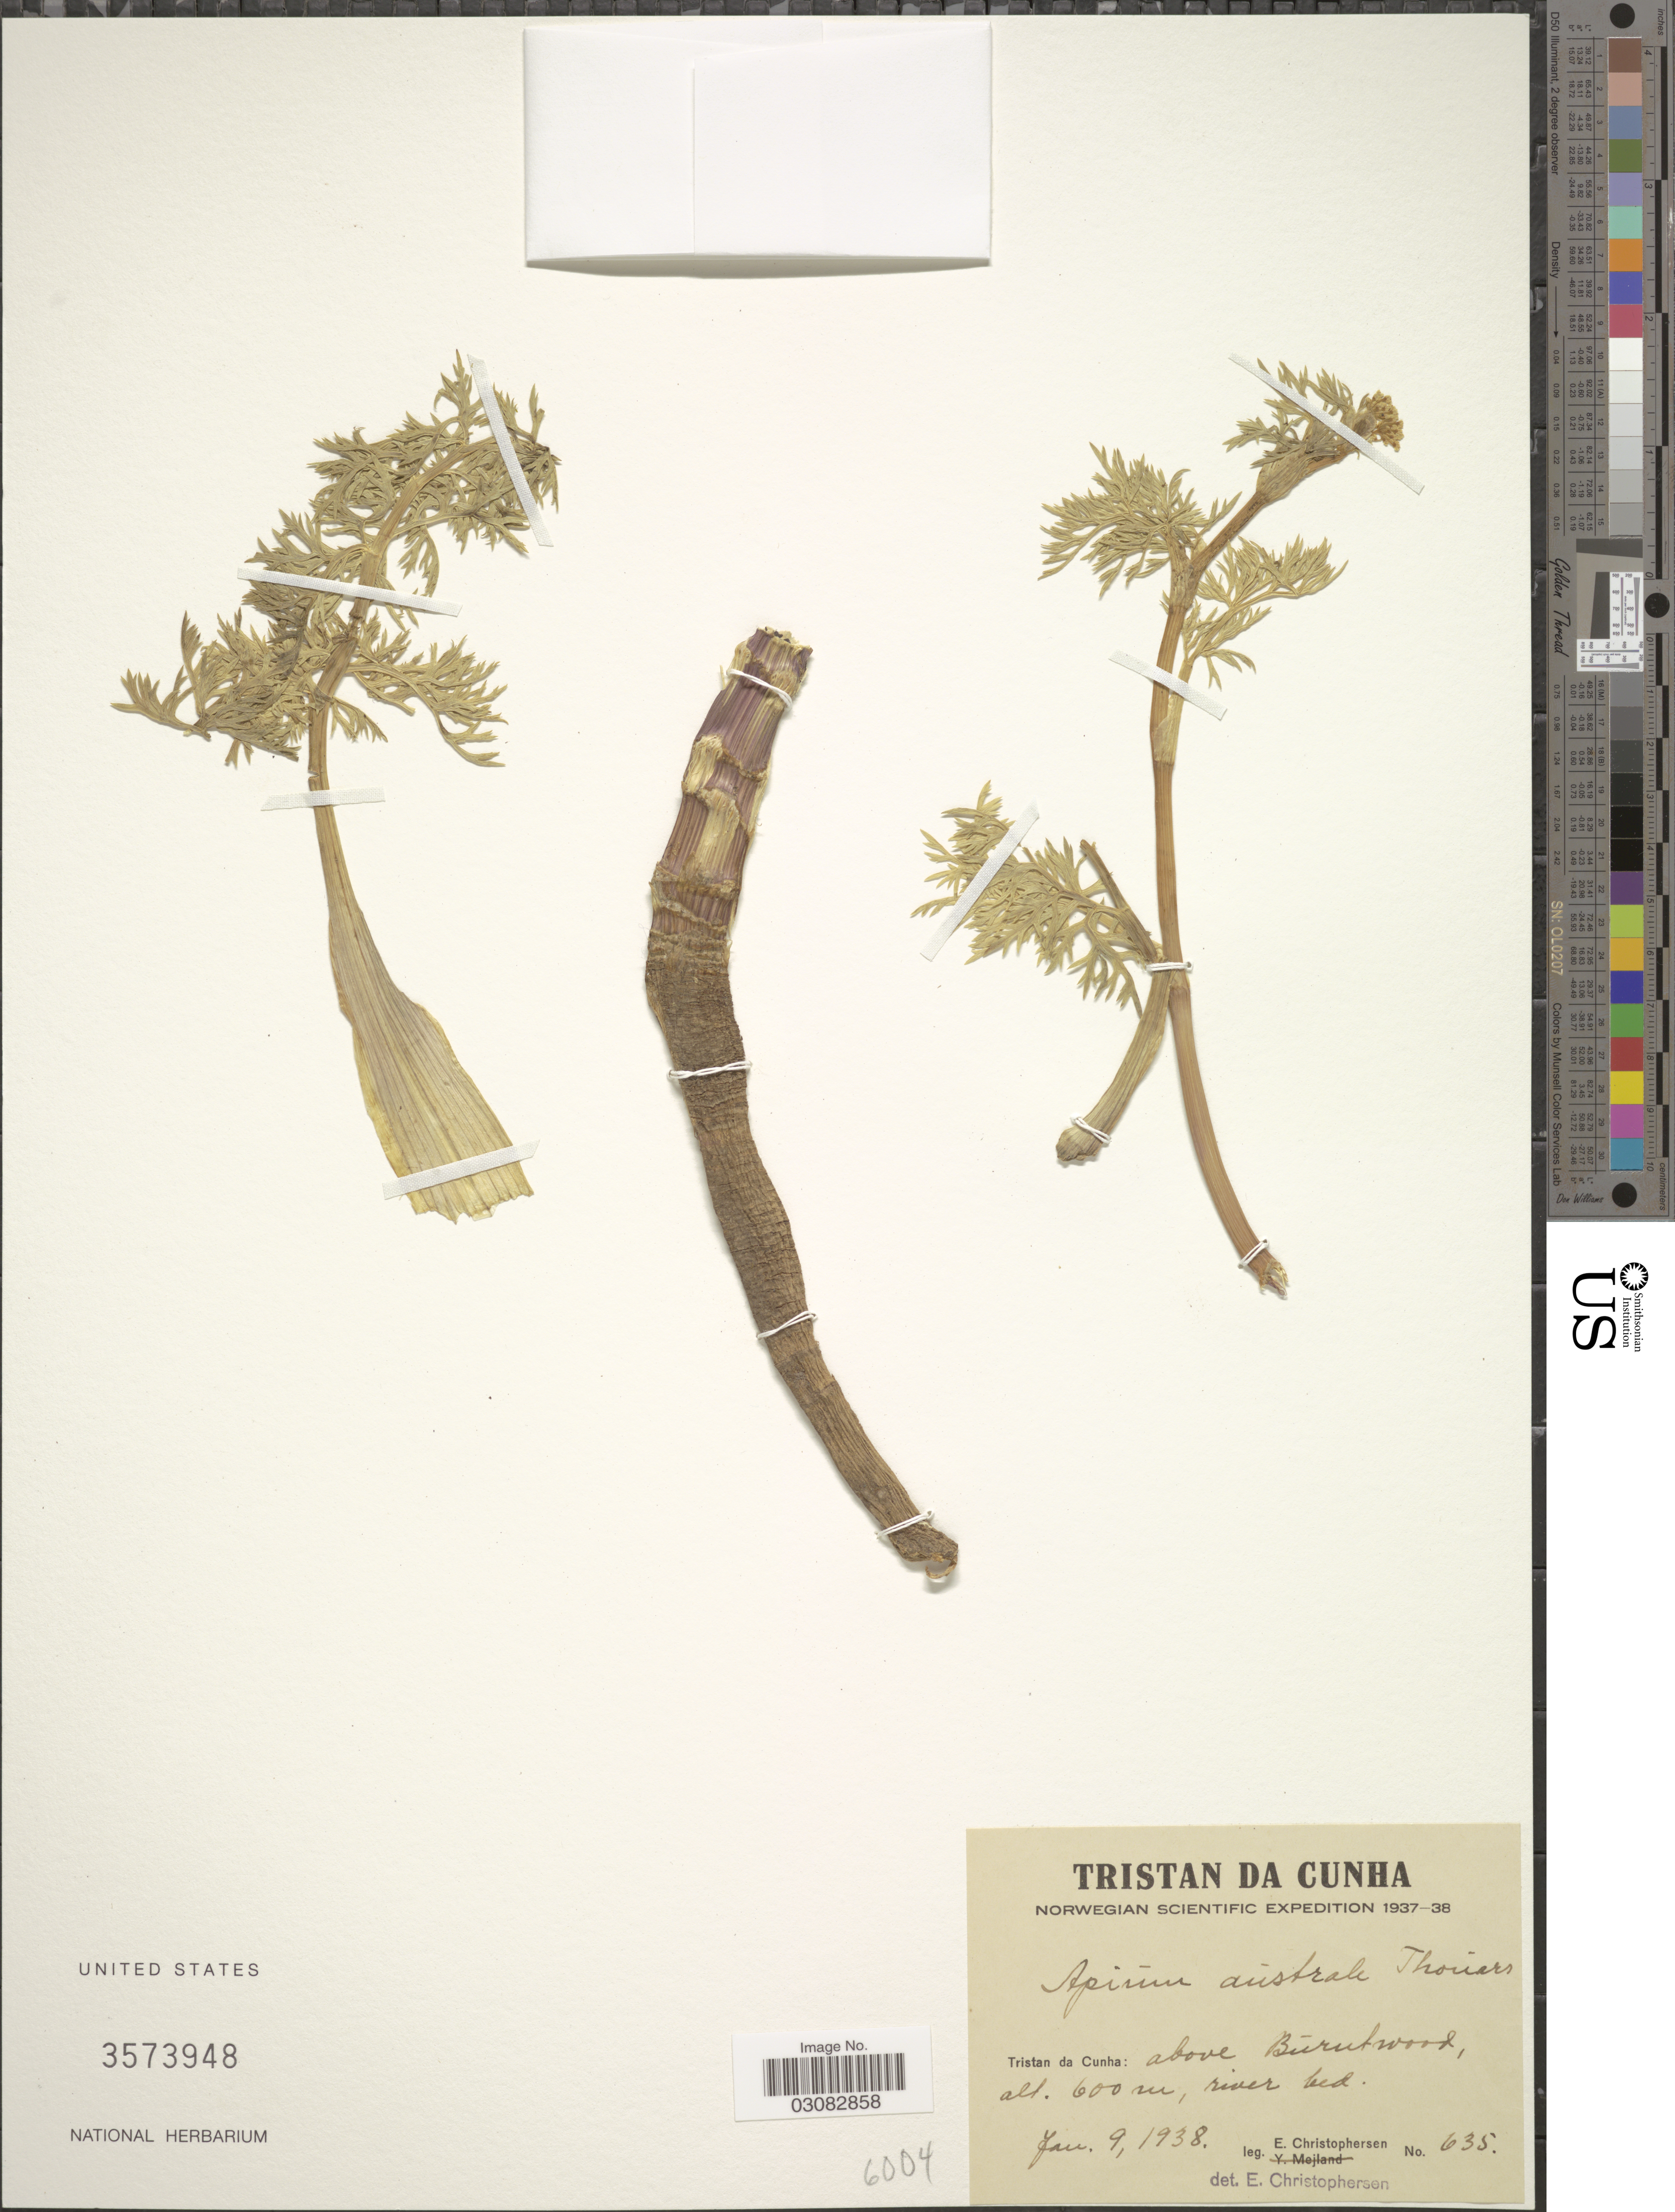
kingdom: Plantae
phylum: Tracheophyta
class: Magnoliopsida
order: Apiales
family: Apiaceae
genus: Apium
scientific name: Apium australe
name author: Thouars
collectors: E. Christophersen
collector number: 635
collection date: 1938-01-09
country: St. Helena Islands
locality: Tristan Da Cunha: above Burutwood, river bed.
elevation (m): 600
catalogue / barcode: US 3573948